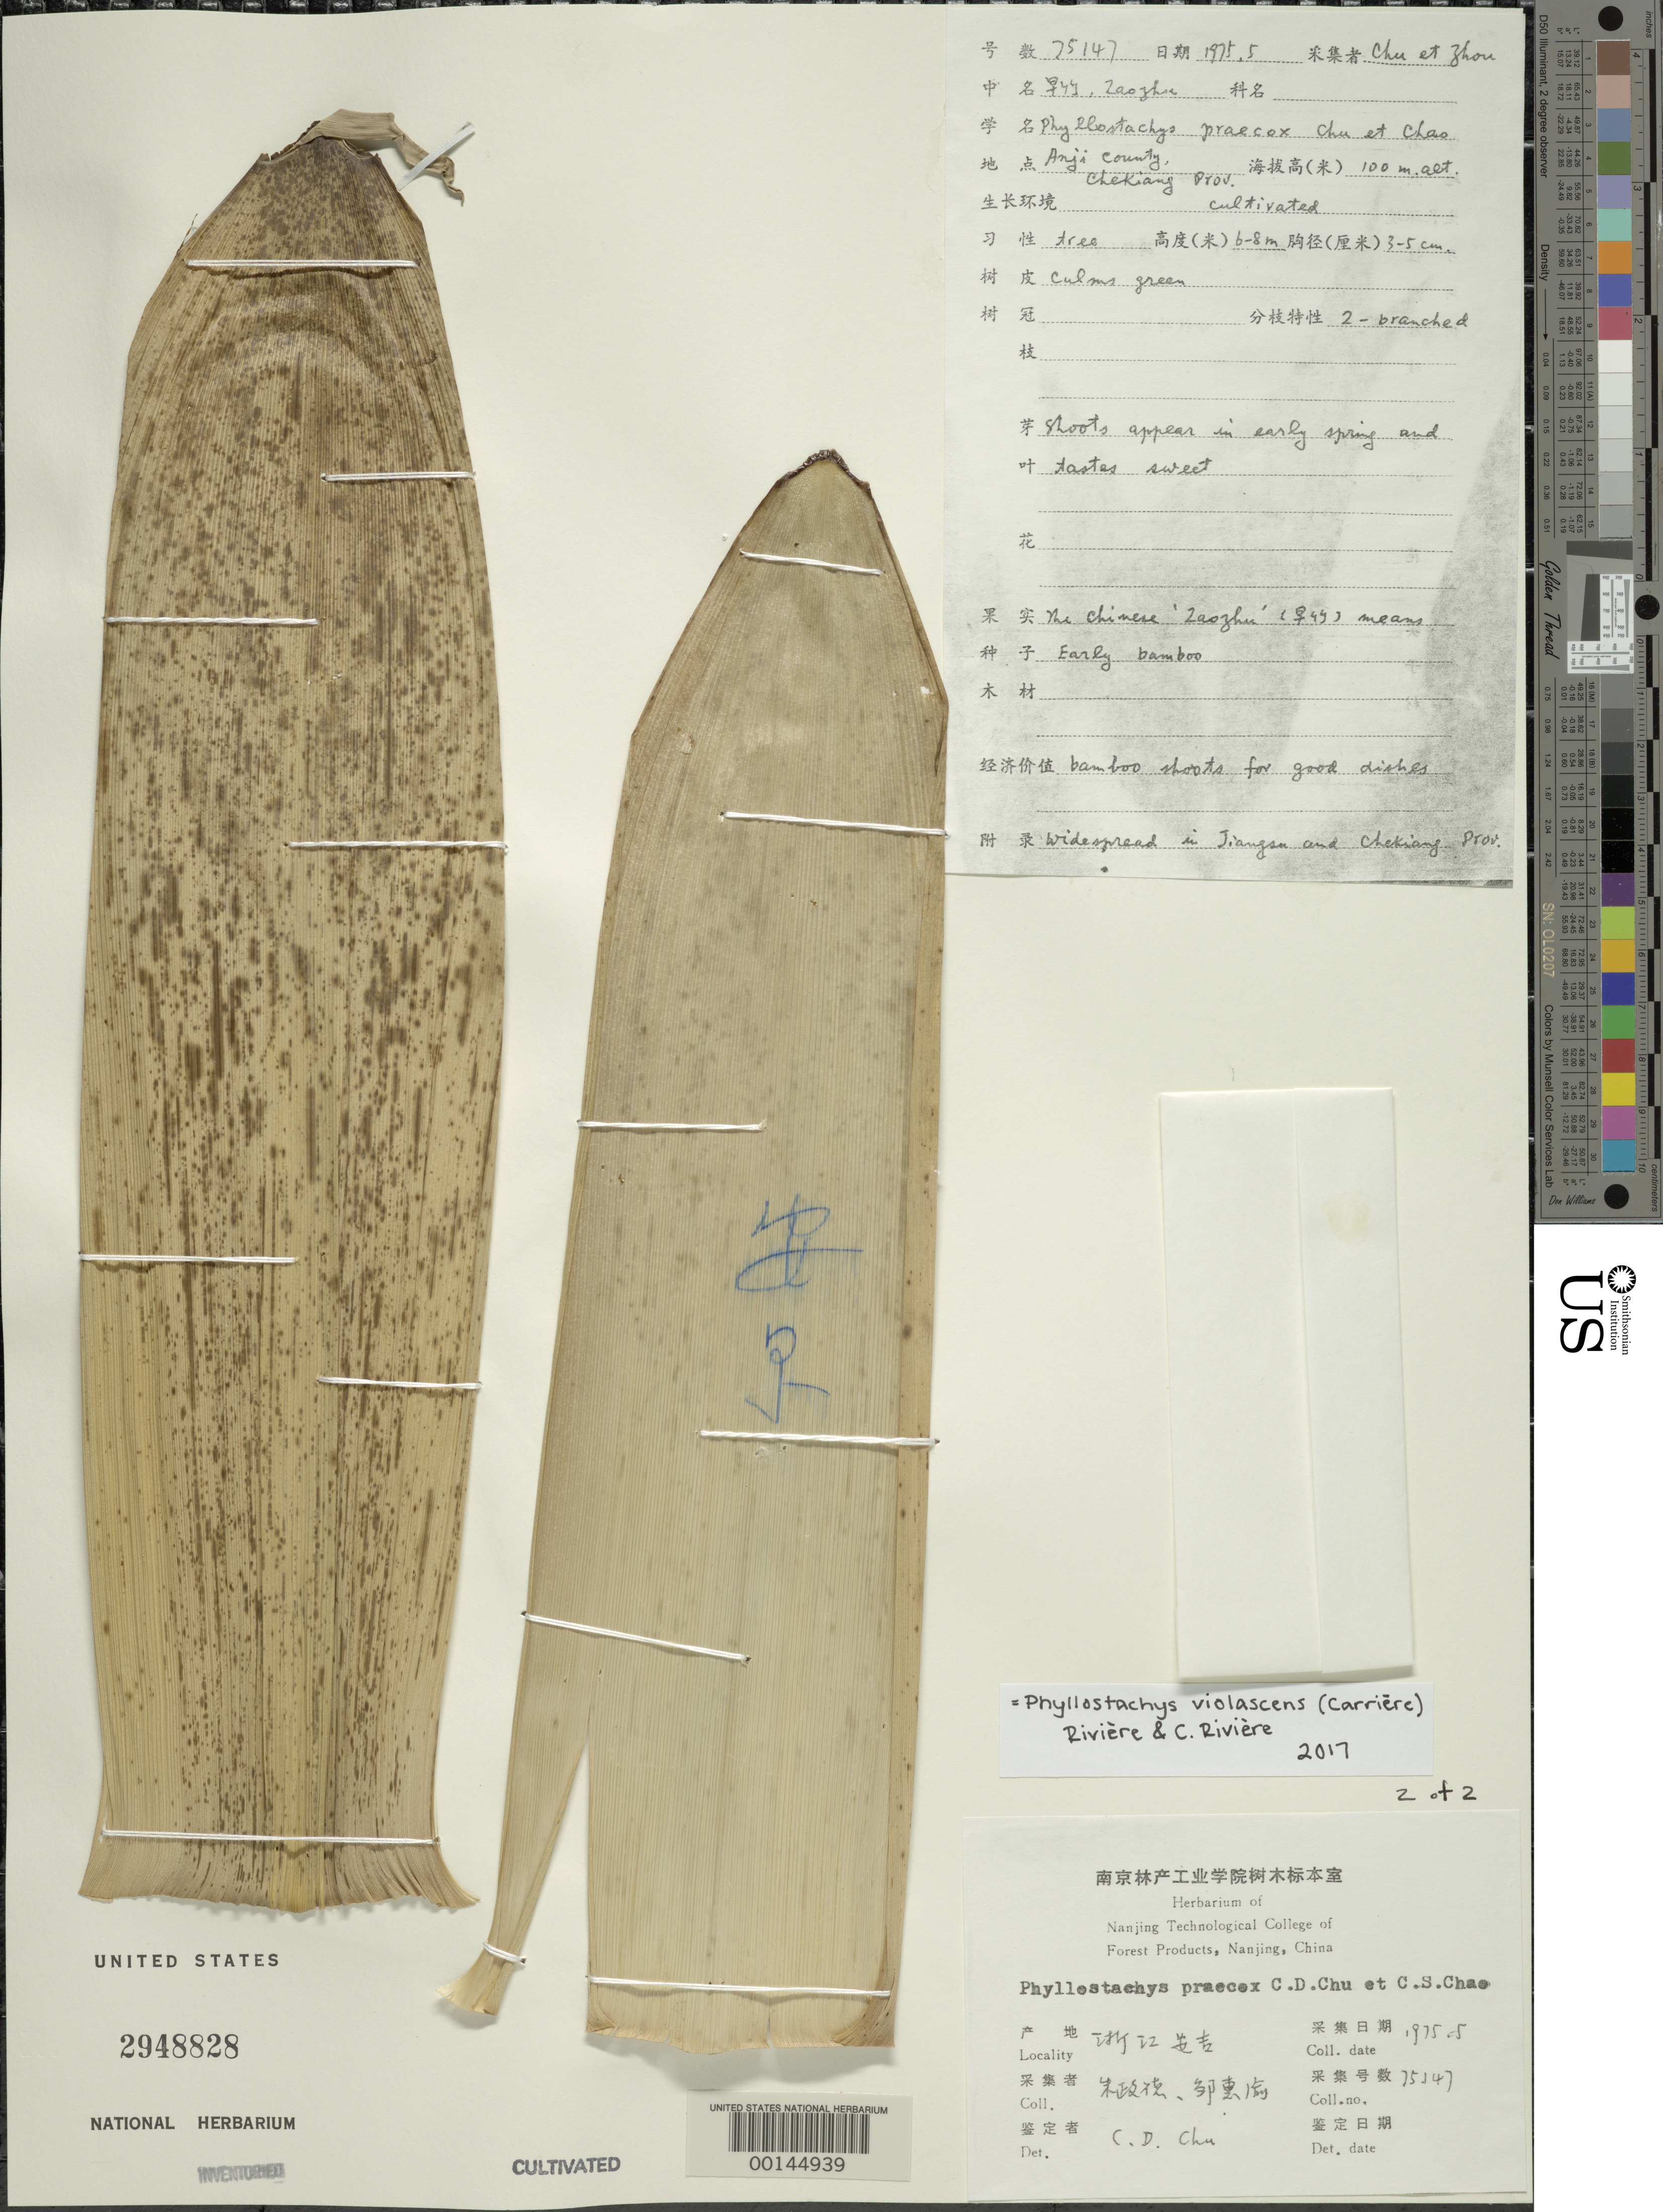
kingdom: Plantae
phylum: Tracheophyta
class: Liliopsida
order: Poales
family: Poaceae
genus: Phyllostachys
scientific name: Phyllostachys violascens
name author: (Carrière) Rivière & C. Rivière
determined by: Poaceae Reorganization Project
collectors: -- Chu & -. Zhou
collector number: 75147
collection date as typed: May 1975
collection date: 1975-05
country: China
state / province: Zhejiang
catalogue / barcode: US 2948828